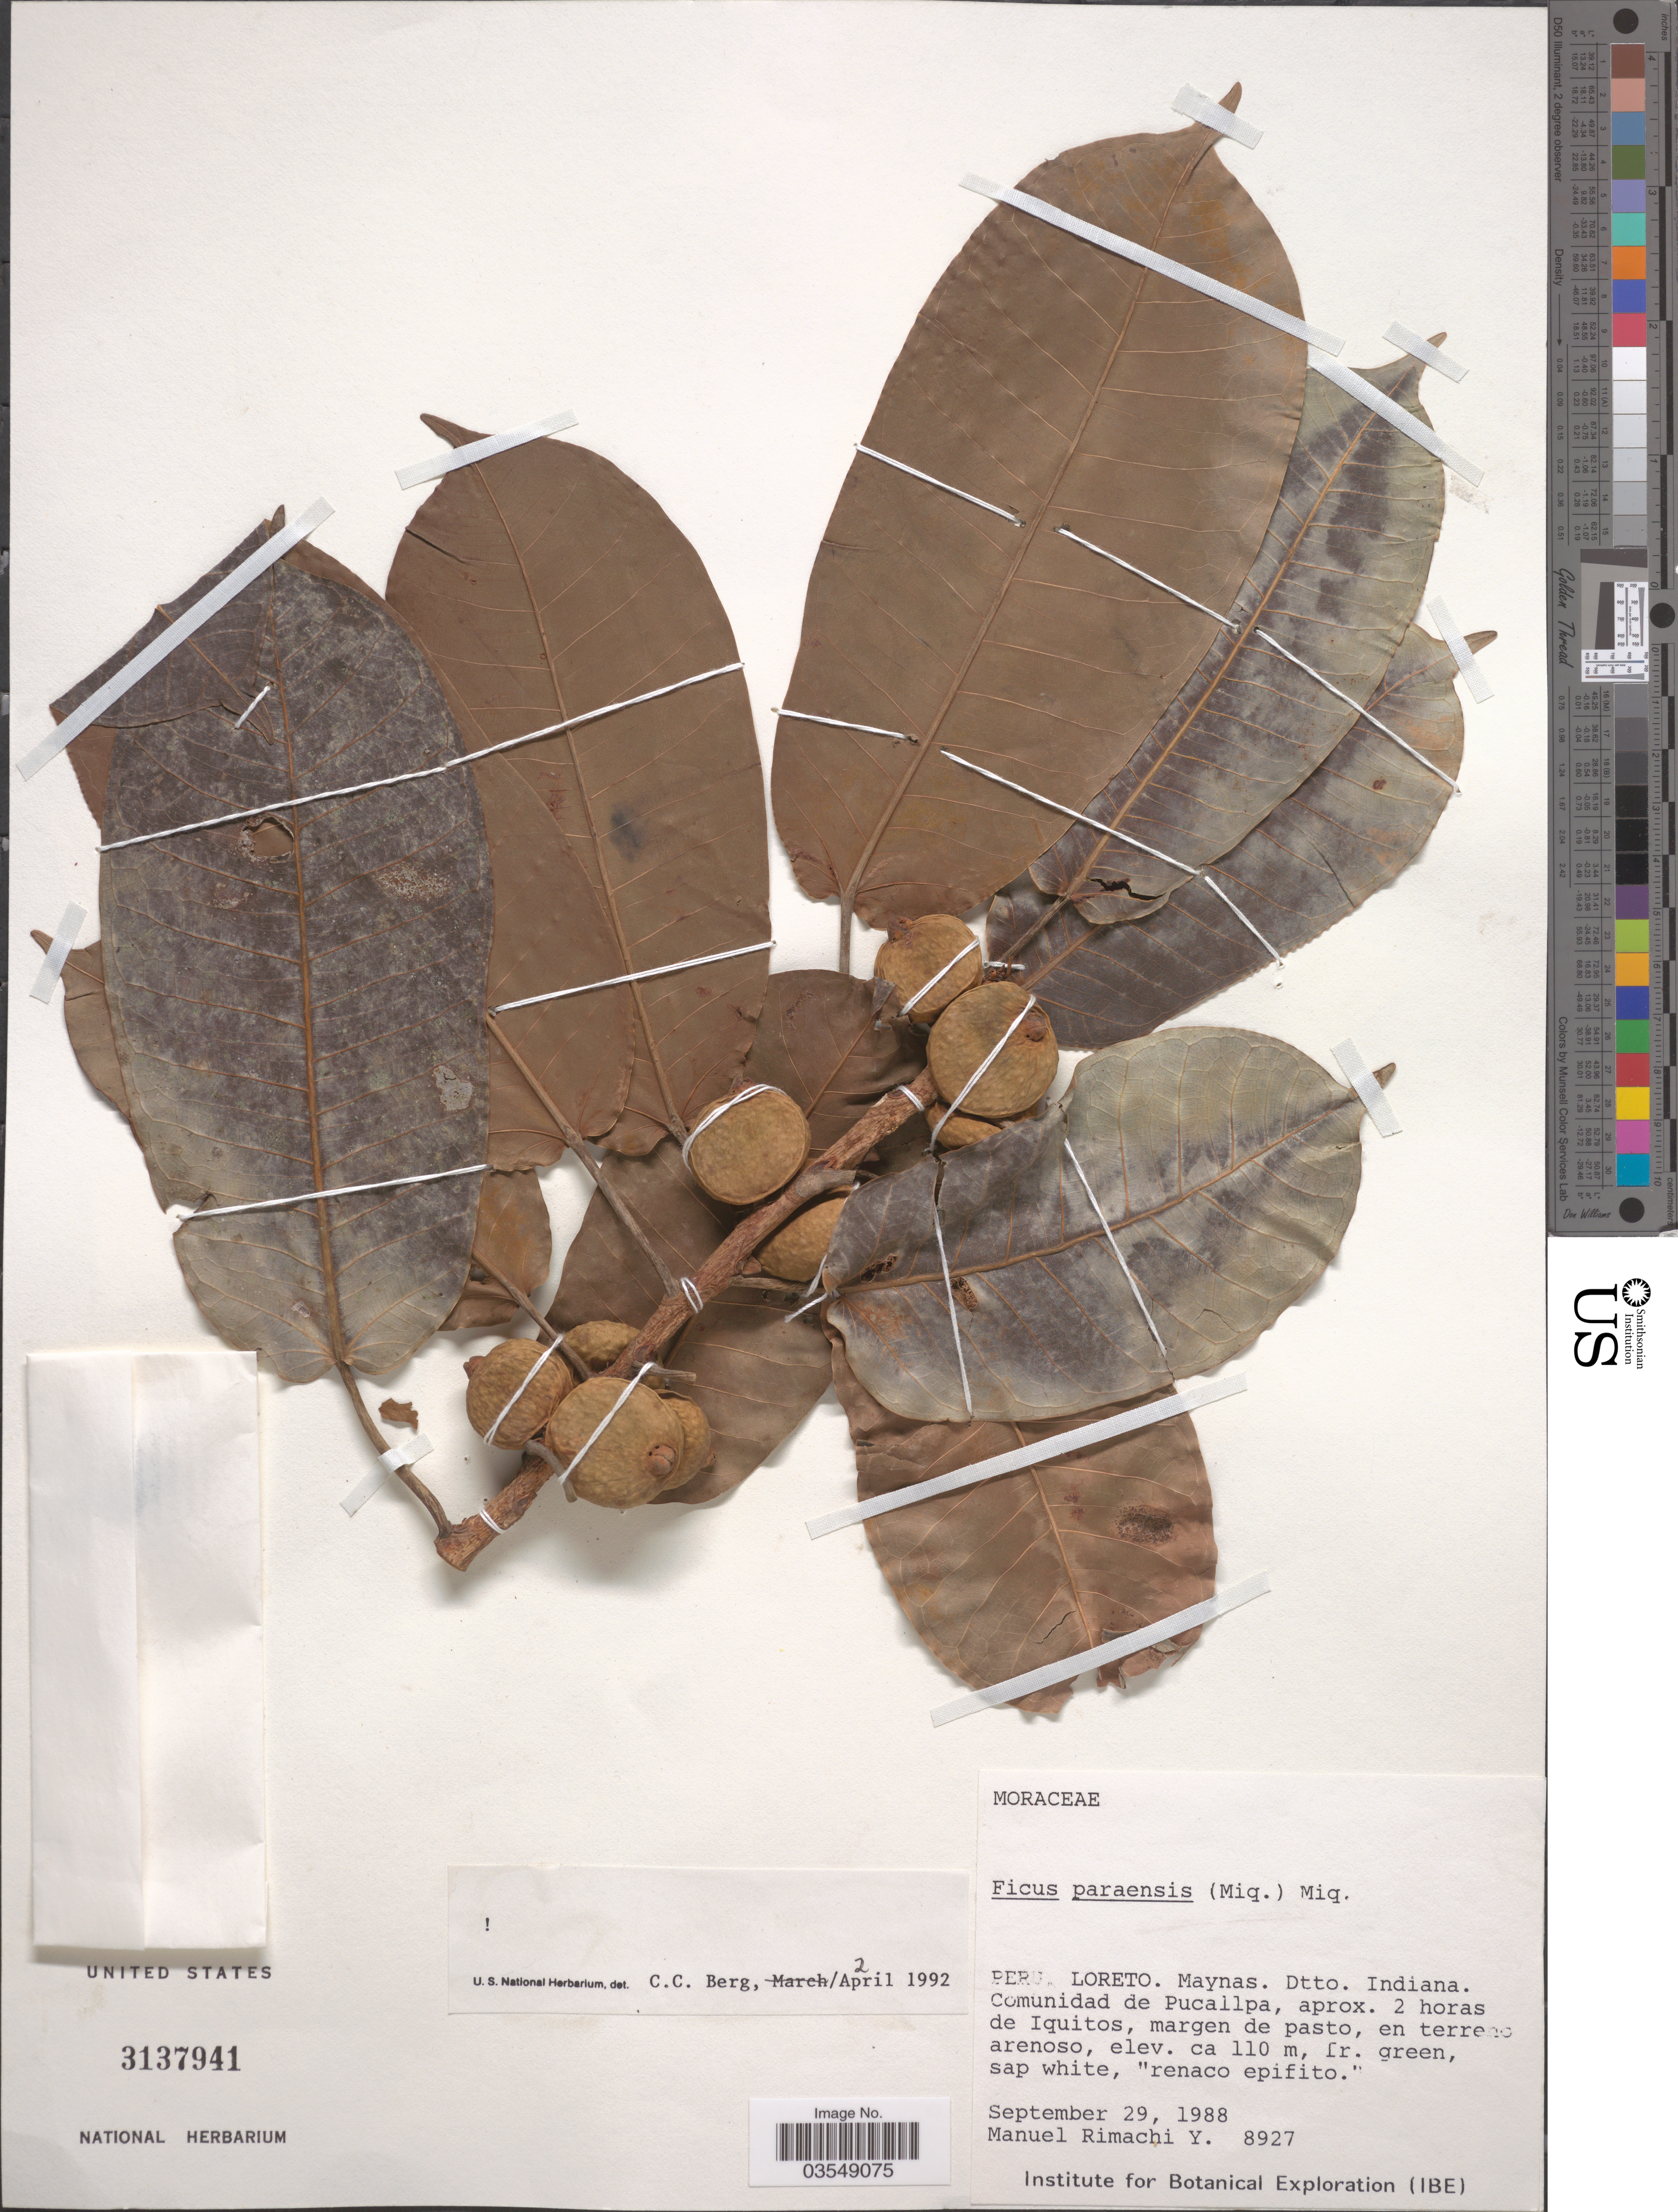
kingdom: Plantae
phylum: Tracheophyta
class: Magnoliopsida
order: Rosales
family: Moraceae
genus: Ficus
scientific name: Ficus paraensis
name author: (Miq.) Miq.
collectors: M. Rimachi Y.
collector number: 8927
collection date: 1988-09-29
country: Peru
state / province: Loreto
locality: Maynas. Dtto. Indiana. Comunidad de Pucallpa, aprox. 2 horas de Iquitos.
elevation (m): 110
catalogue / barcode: US 3137941